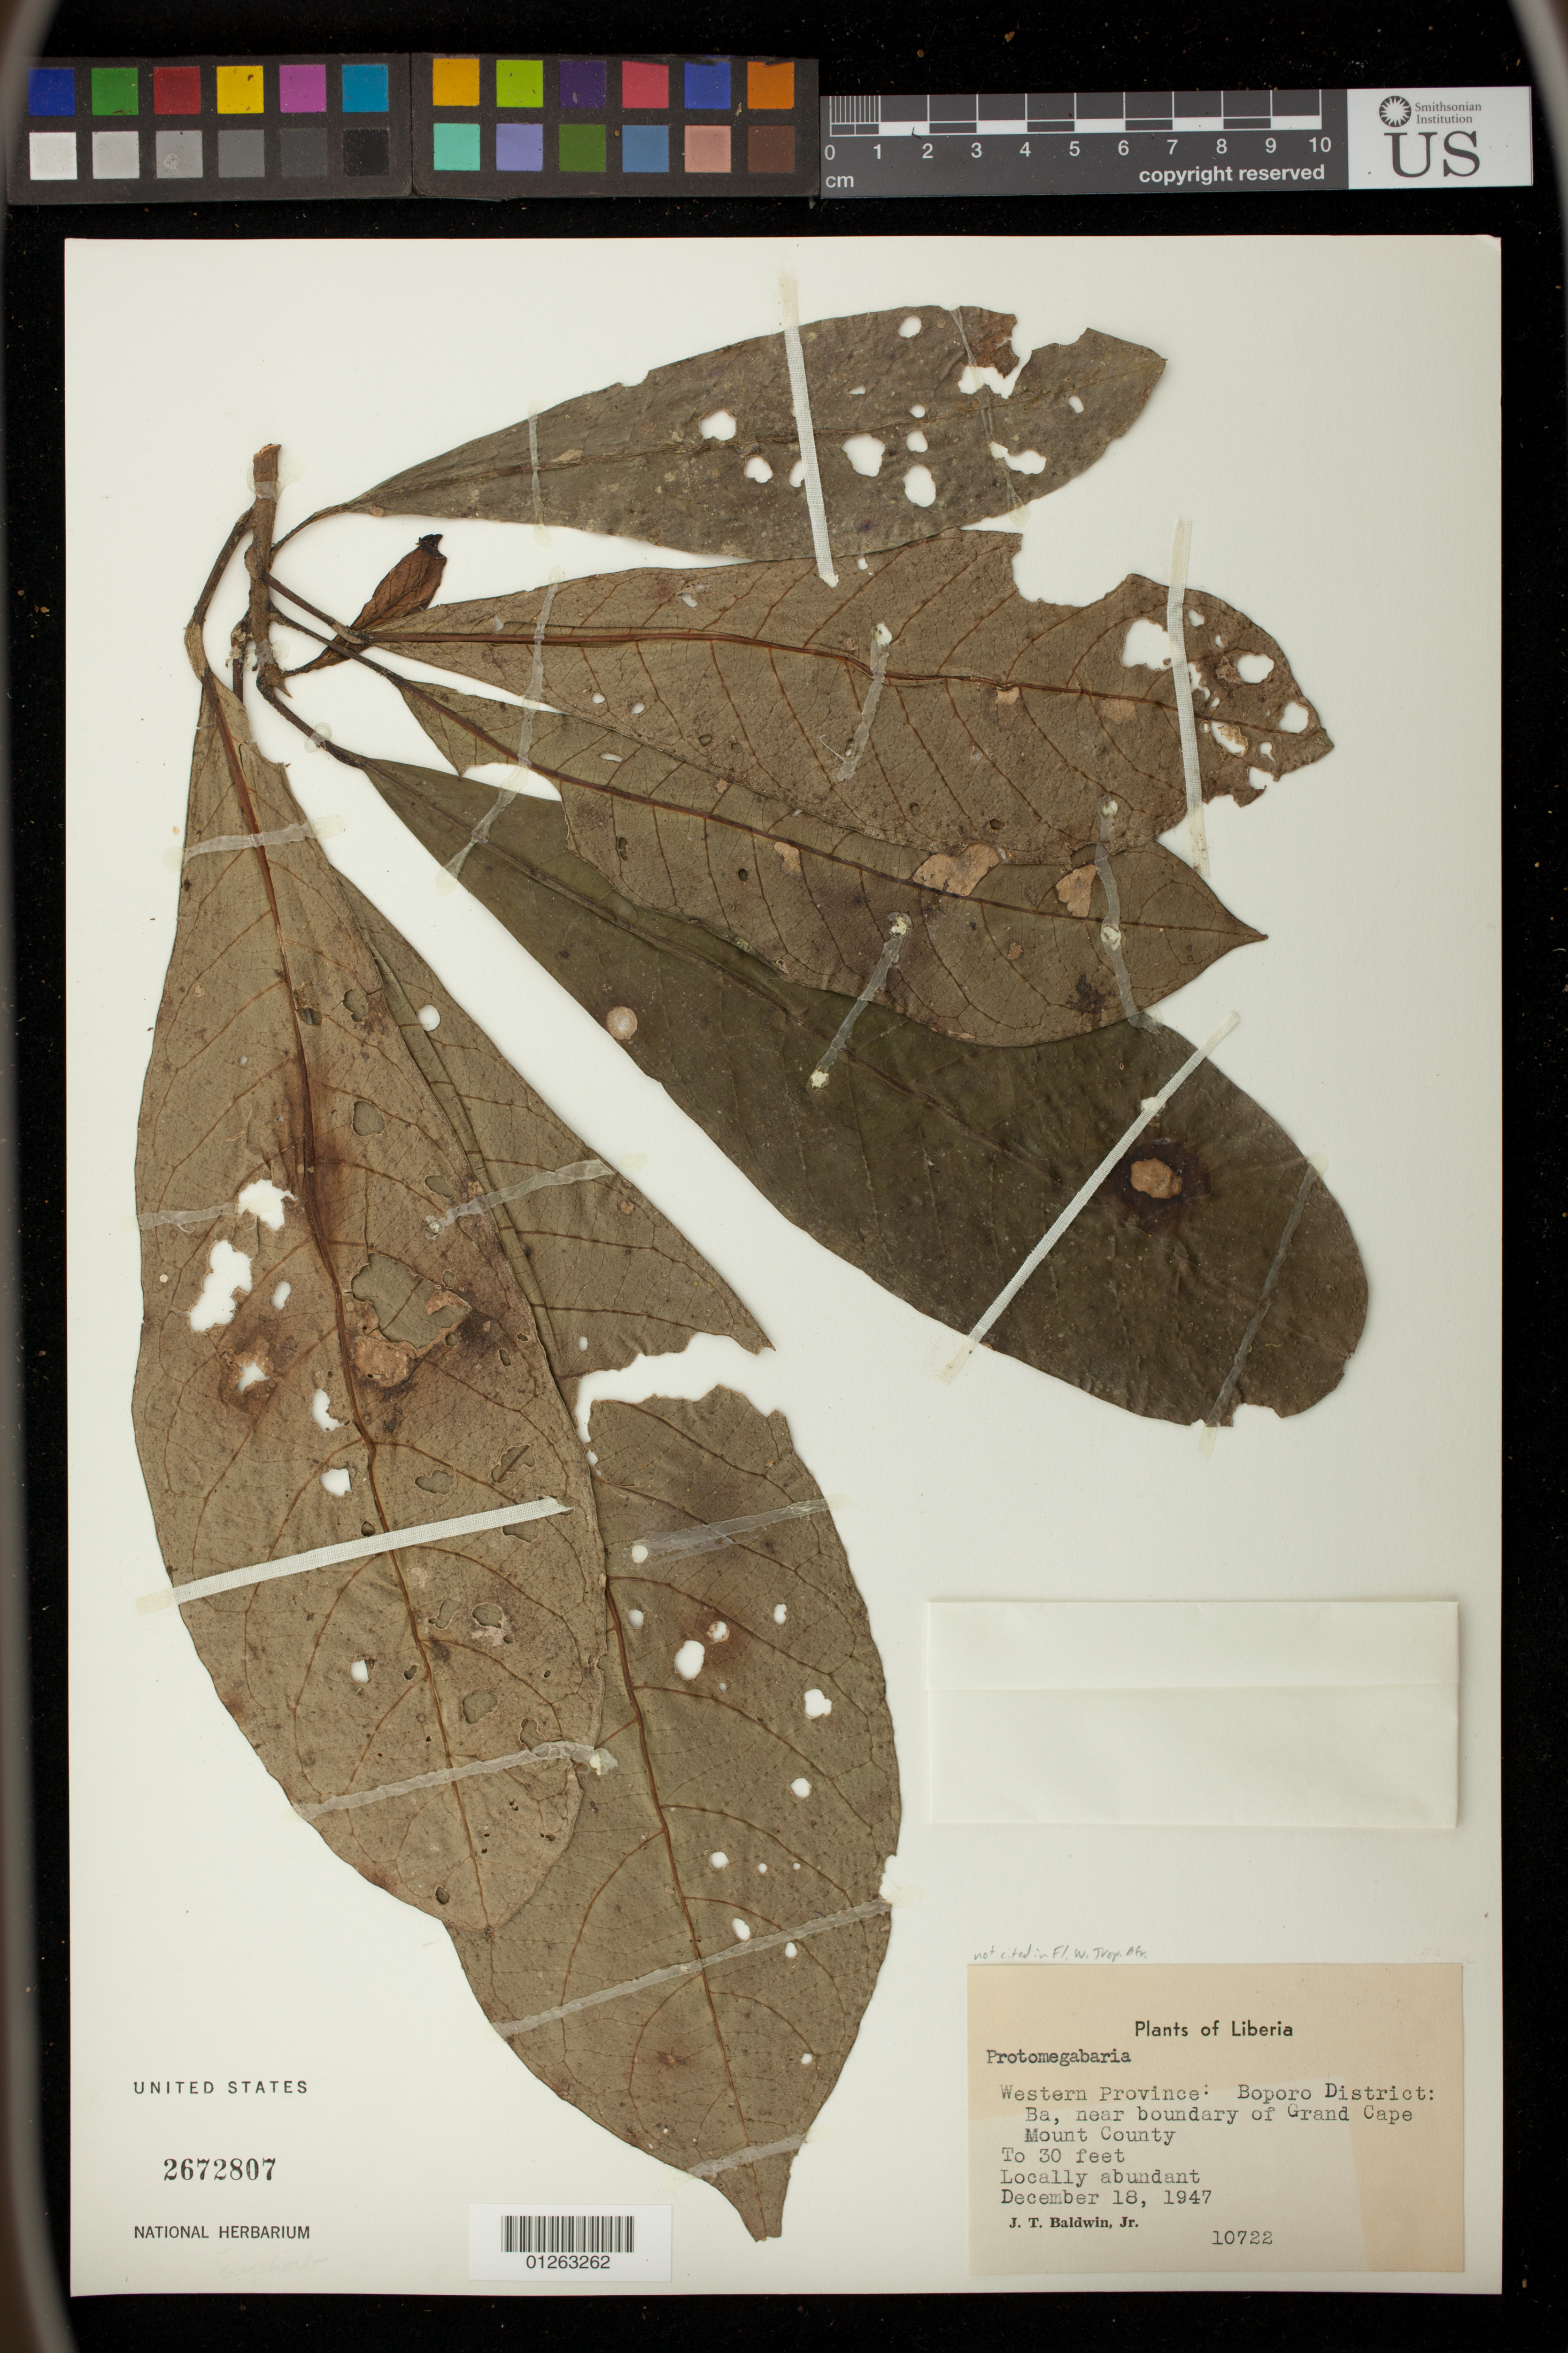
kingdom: Plantae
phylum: Tracheophyta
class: Magnoliopsida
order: Malpighiales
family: Phyllanthaceae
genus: Protomegabaria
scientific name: Protomegabaria stapfiana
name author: (Beills) Hutch.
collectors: J. T. Baldwin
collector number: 10722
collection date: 1947-12-18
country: Liberia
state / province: Gbarpolu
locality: Western Province: Boporo District: BA, near boundary of Grand Cape Mount County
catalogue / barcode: US 2672807